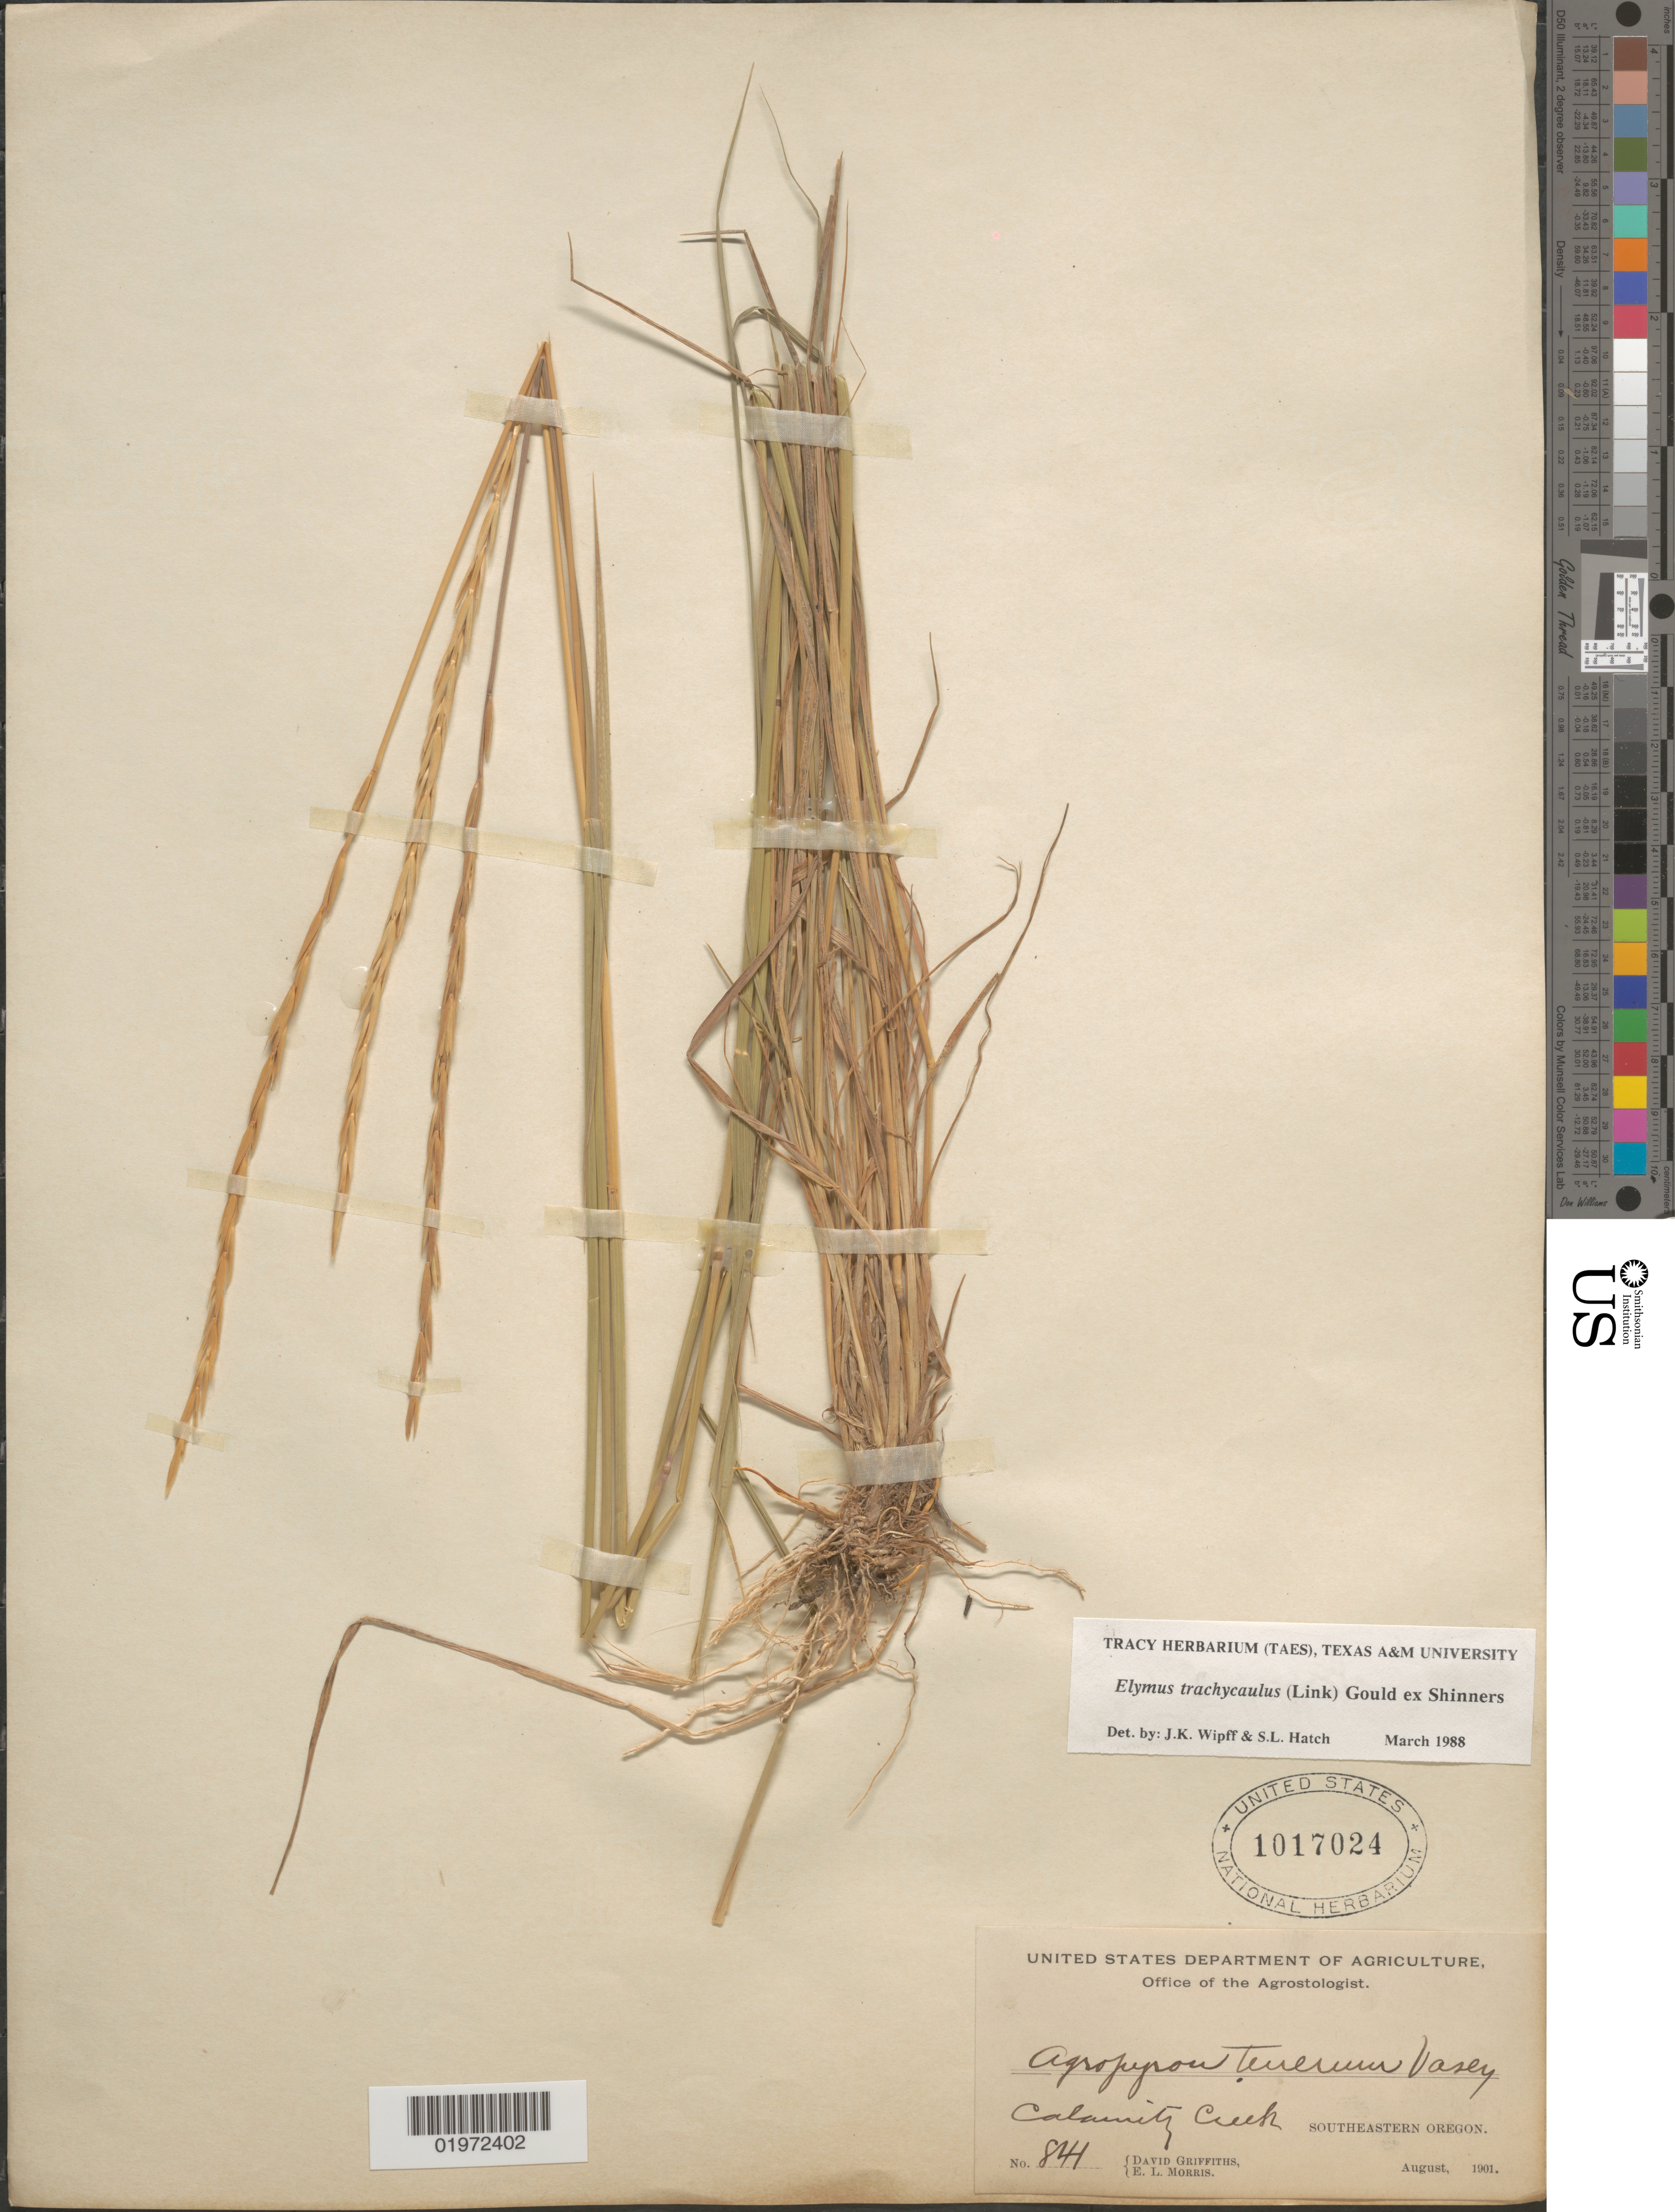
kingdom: Plantae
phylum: Tracheophyta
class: Liliopsida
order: Poales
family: Poaceae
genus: Elymus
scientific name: Elymus trachycaulus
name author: (Link) Gould ex Shinners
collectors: D. Griffiths & E. Morris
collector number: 841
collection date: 1901-08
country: United States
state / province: Oregon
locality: Calamity Creek. Southeastern Oregon.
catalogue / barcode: US 1017024